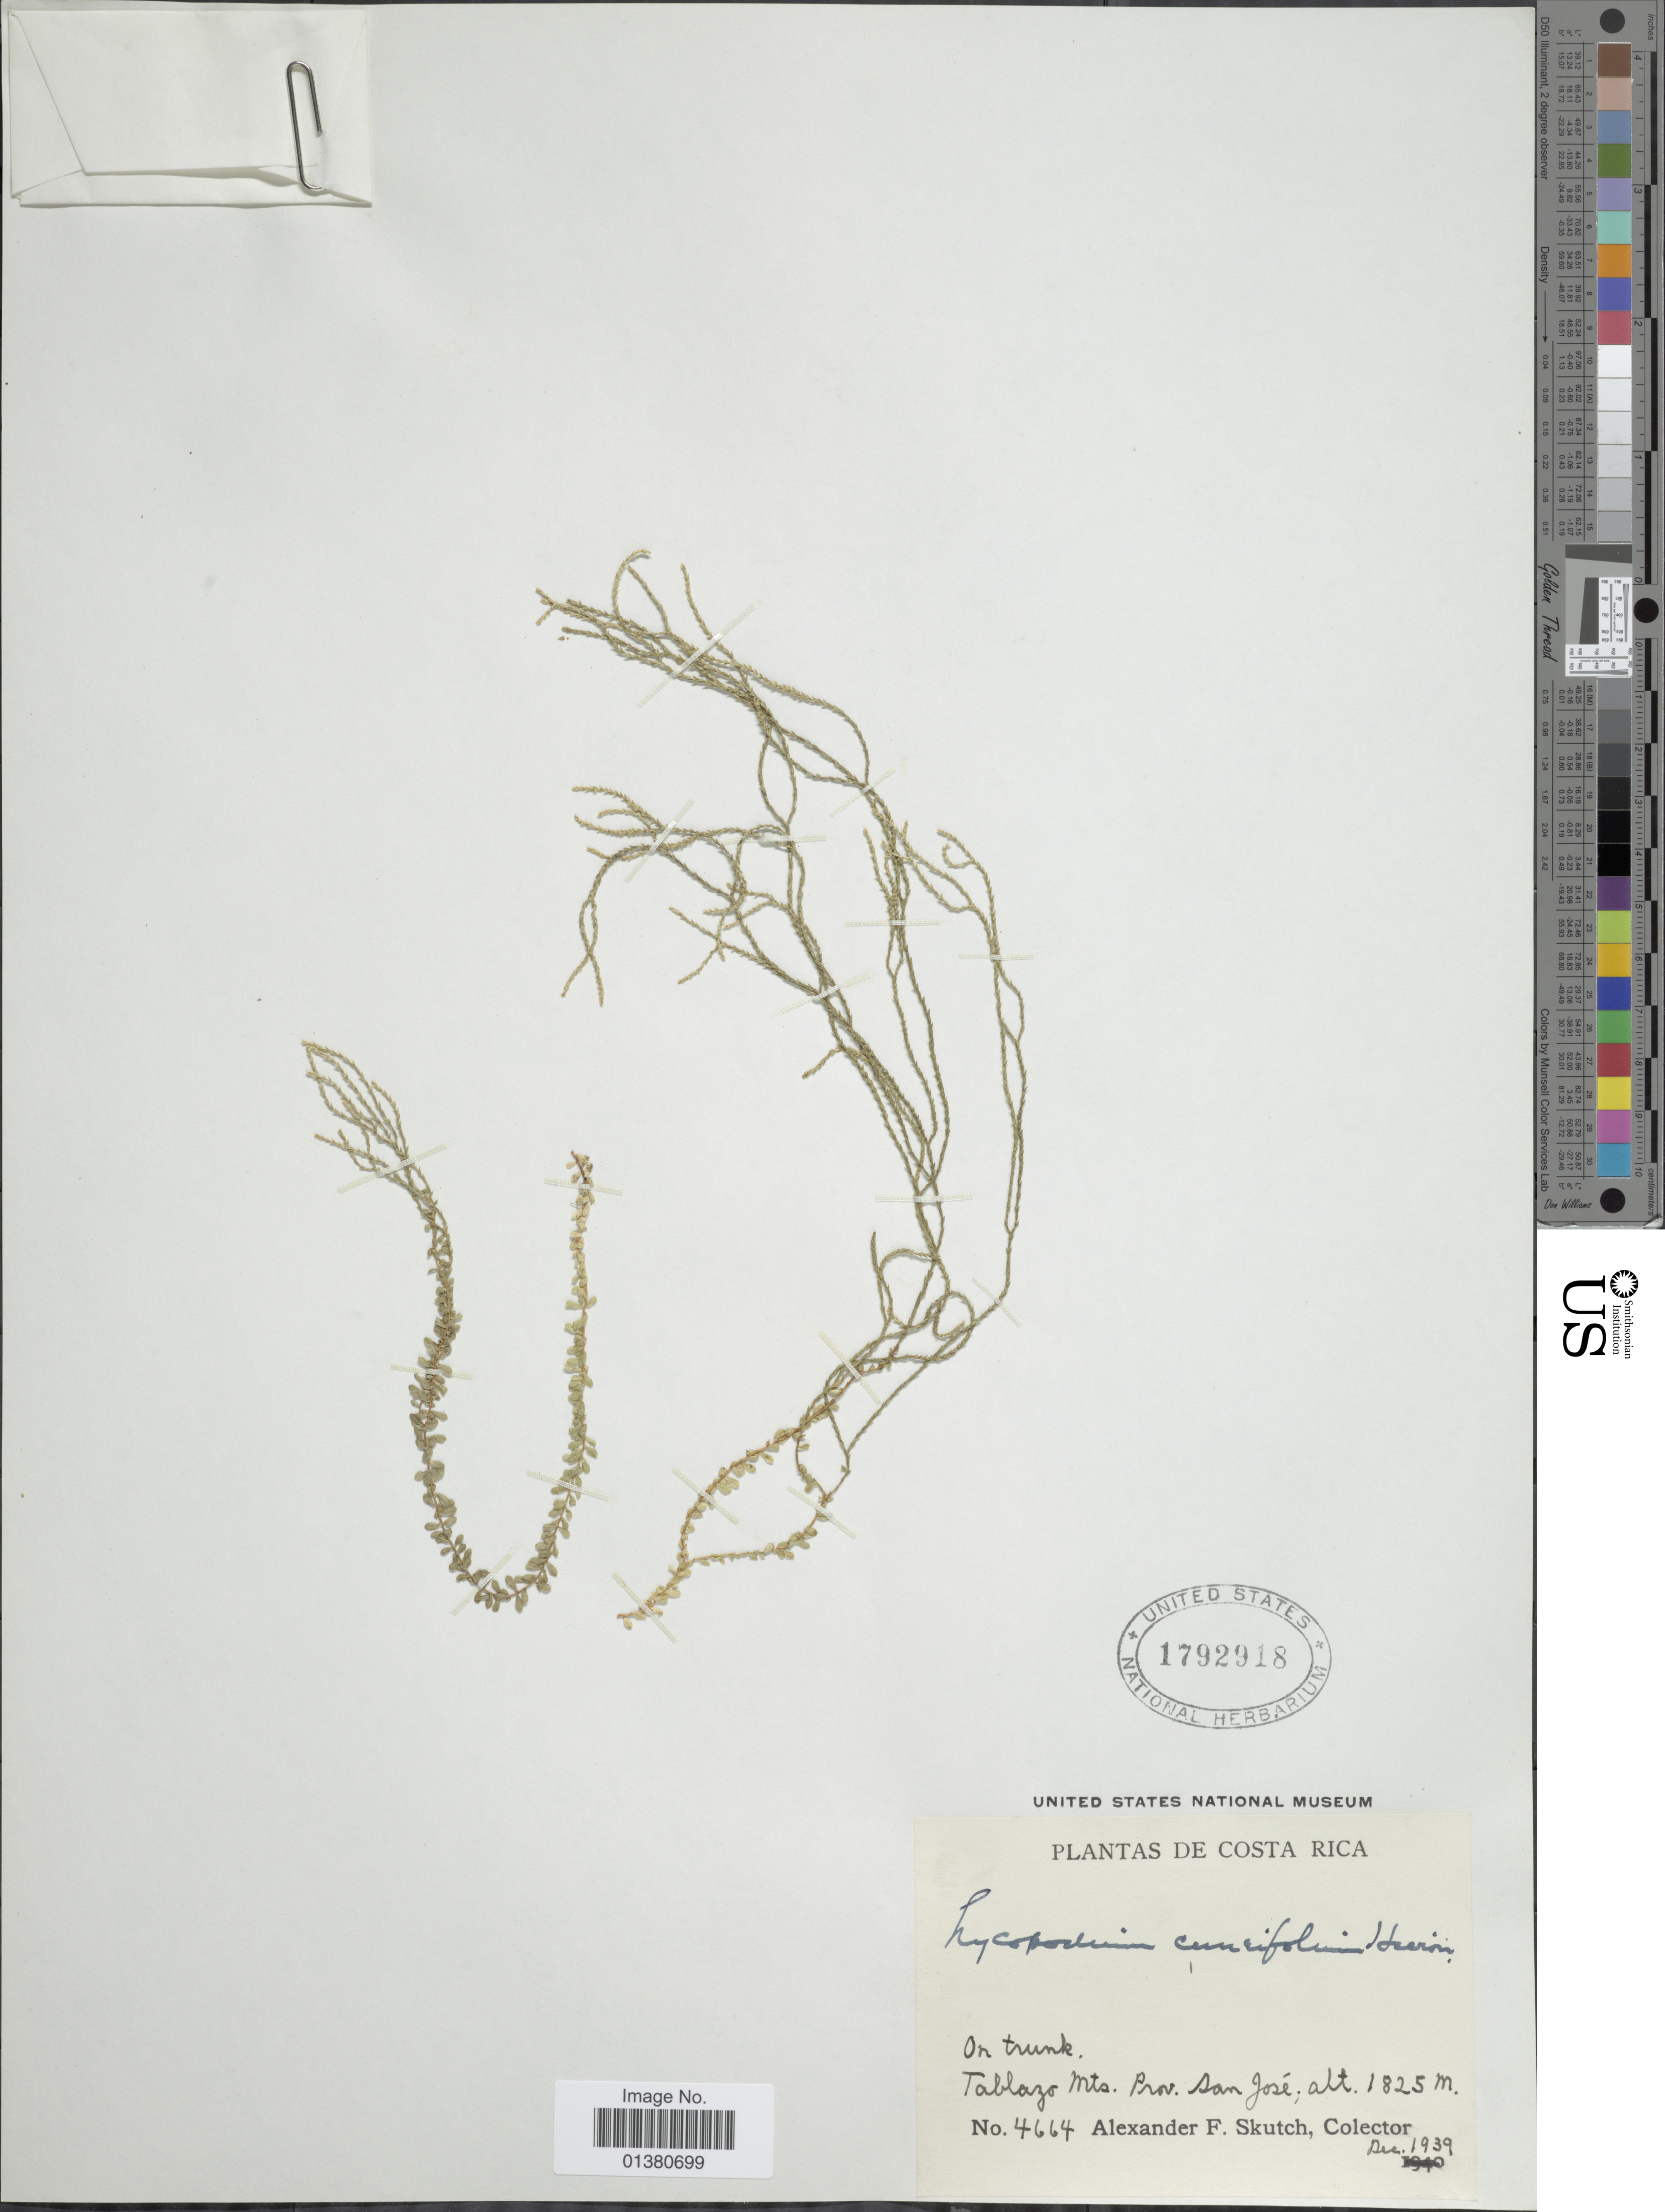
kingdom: Plantae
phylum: Tracheophyta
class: Lycopodiopsida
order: Lycopodiales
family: Lycopodiaceae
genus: Phlegmariurus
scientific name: Phlegmariurus cuneifolius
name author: (Hieron.) B. Øllg.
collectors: A. F. Skutch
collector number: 4664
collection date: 1939-12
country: Costa Rica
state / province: San José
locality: Tablazo Mts Prov San José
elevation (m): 1825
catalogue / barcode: US 1792918